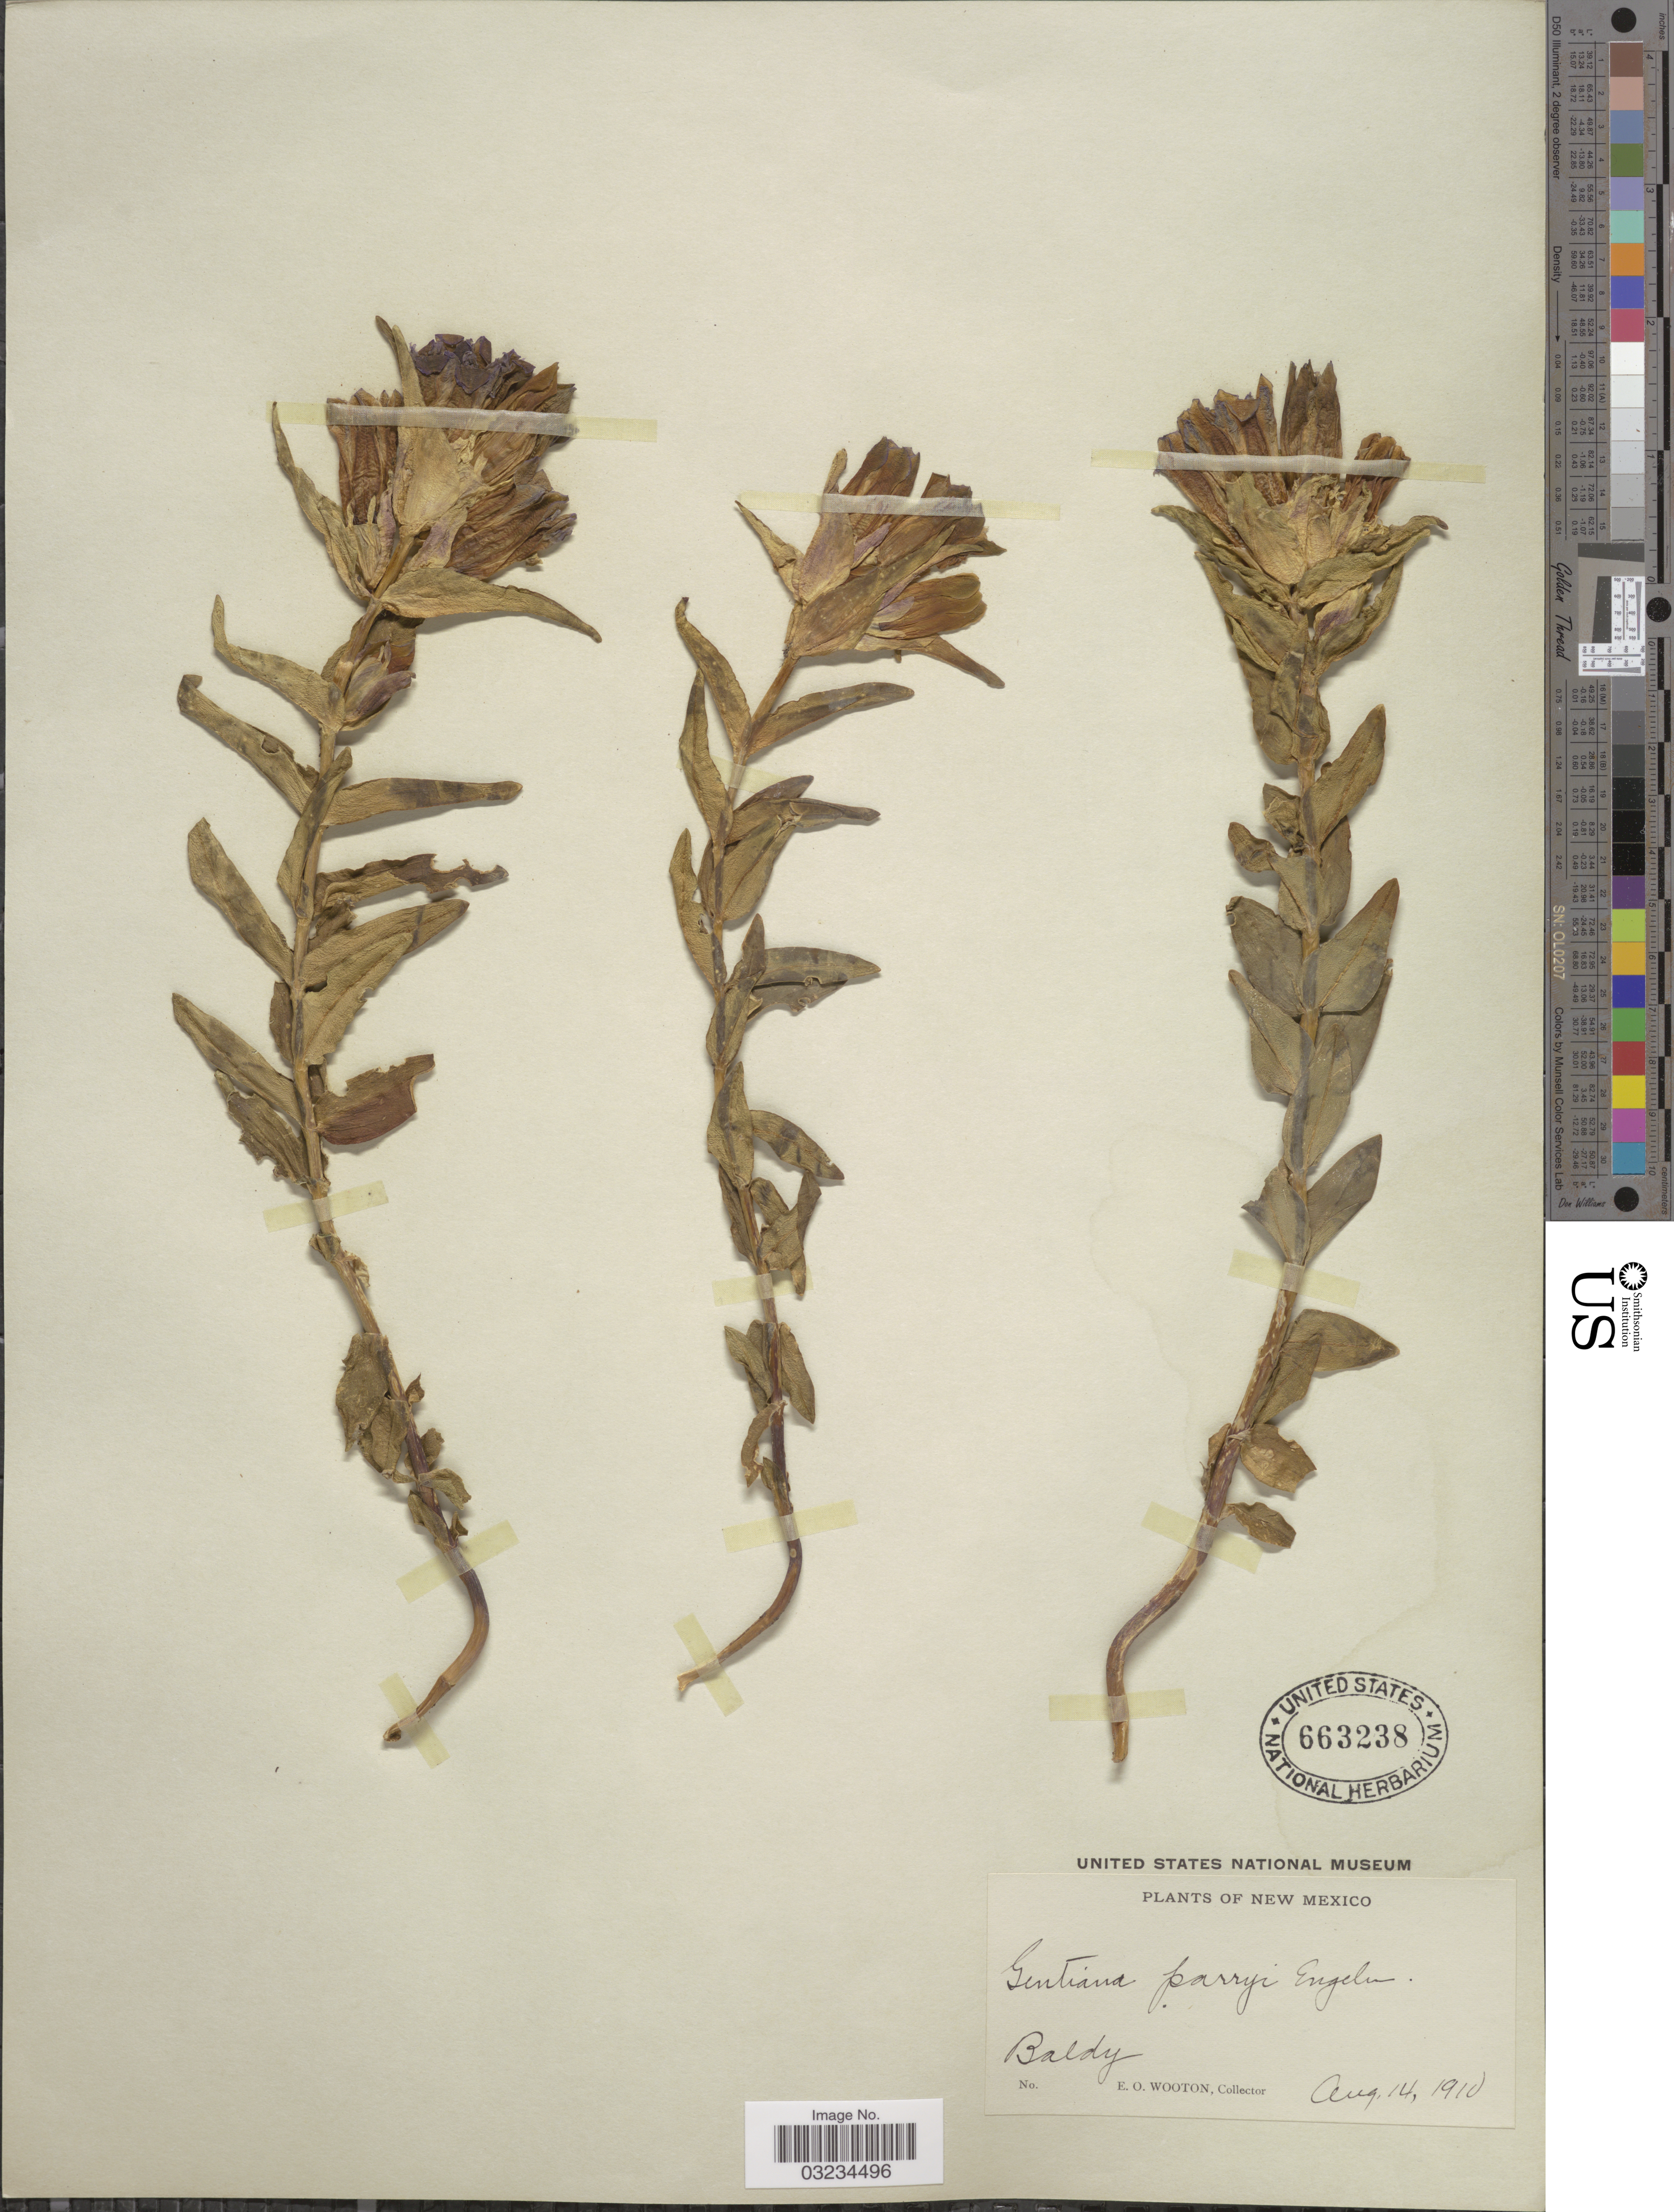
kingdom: Plantae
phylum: Tracheophyta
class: Magnoliopsida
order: Gentianales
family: Gentianaceae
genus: Gentiana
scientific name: Gentiana parryi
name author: Engelm.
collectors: E. O. Wooton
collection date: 1910-08-14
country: United States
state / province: New Mexico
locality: Baldy.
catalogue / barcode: US 663238